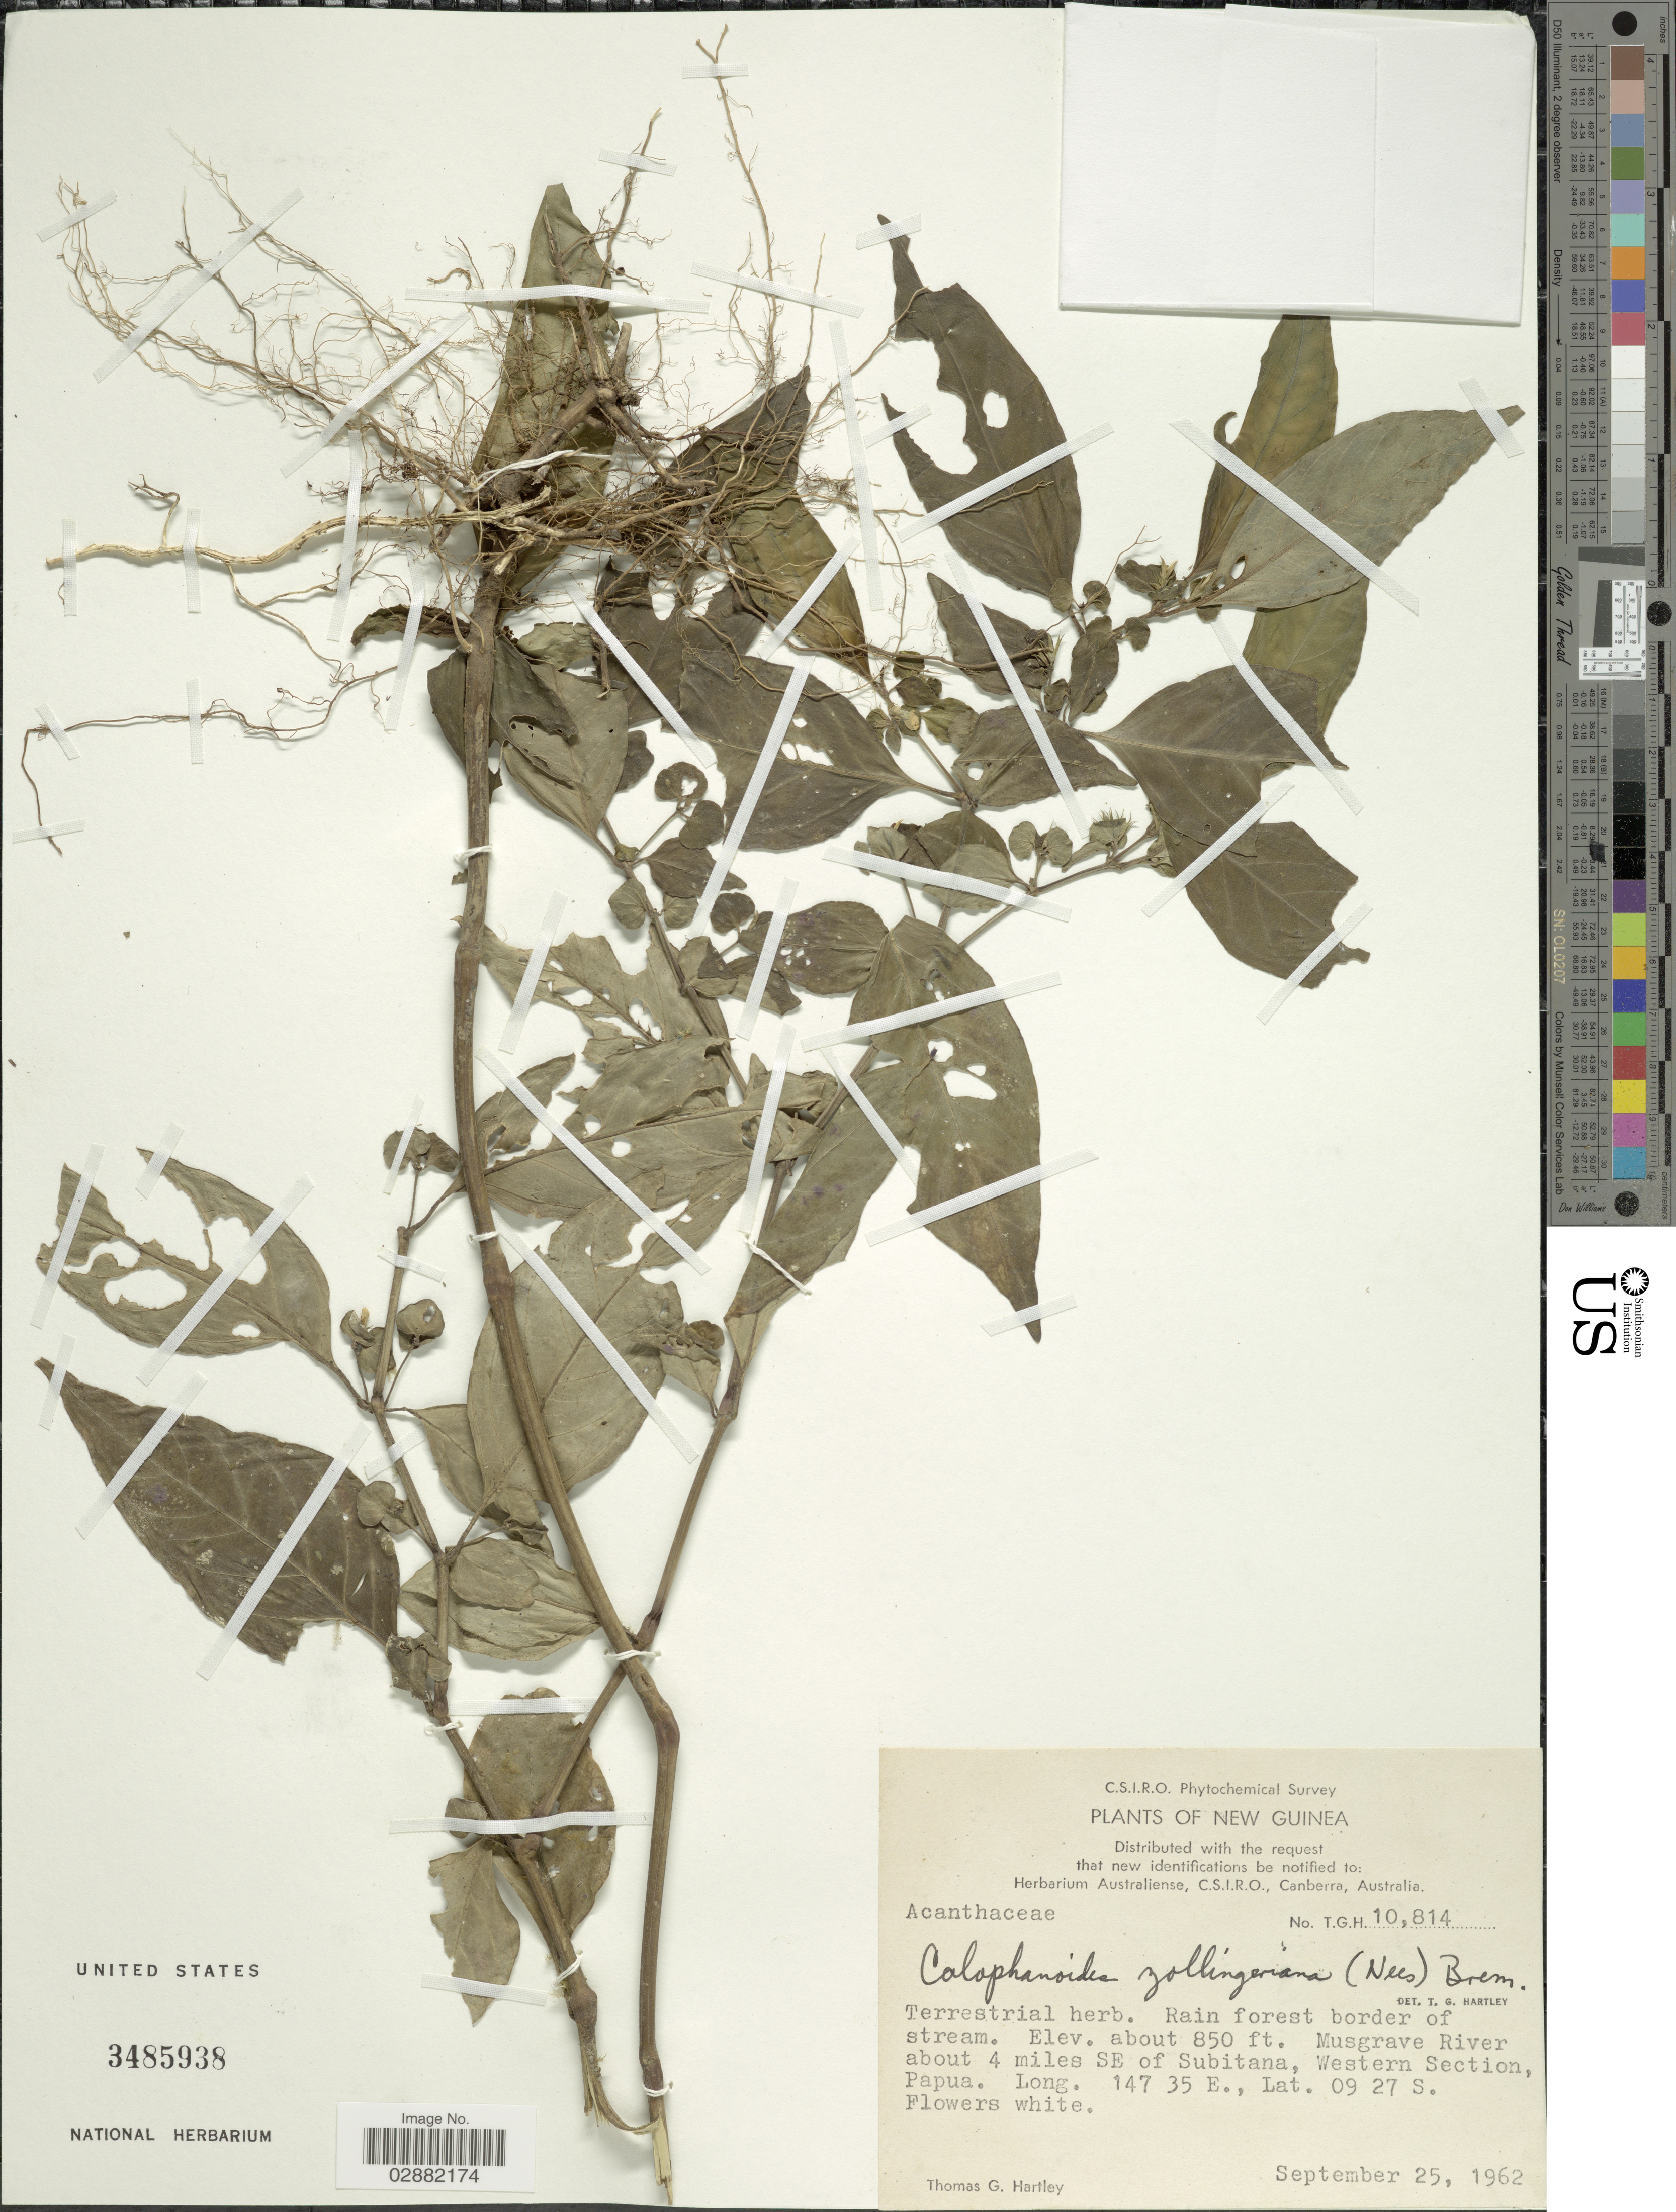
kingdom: Plantae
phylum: Tracheophyta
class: Magnoliopsida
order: Lamiales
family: Acanthaceae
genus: Justicia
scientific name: Justicia zollingeriana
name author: C.B. Clarke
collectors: T. G. Hartley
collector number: T.G.H. 10814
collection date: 1962-09-25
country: Papua New Guinea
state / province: Manus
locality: New Guinea. Rain forest border of stream. Musgrave River about 4 miles SE of Subitana, Western Section, Papua.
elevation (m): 259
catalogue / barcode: US 3485938